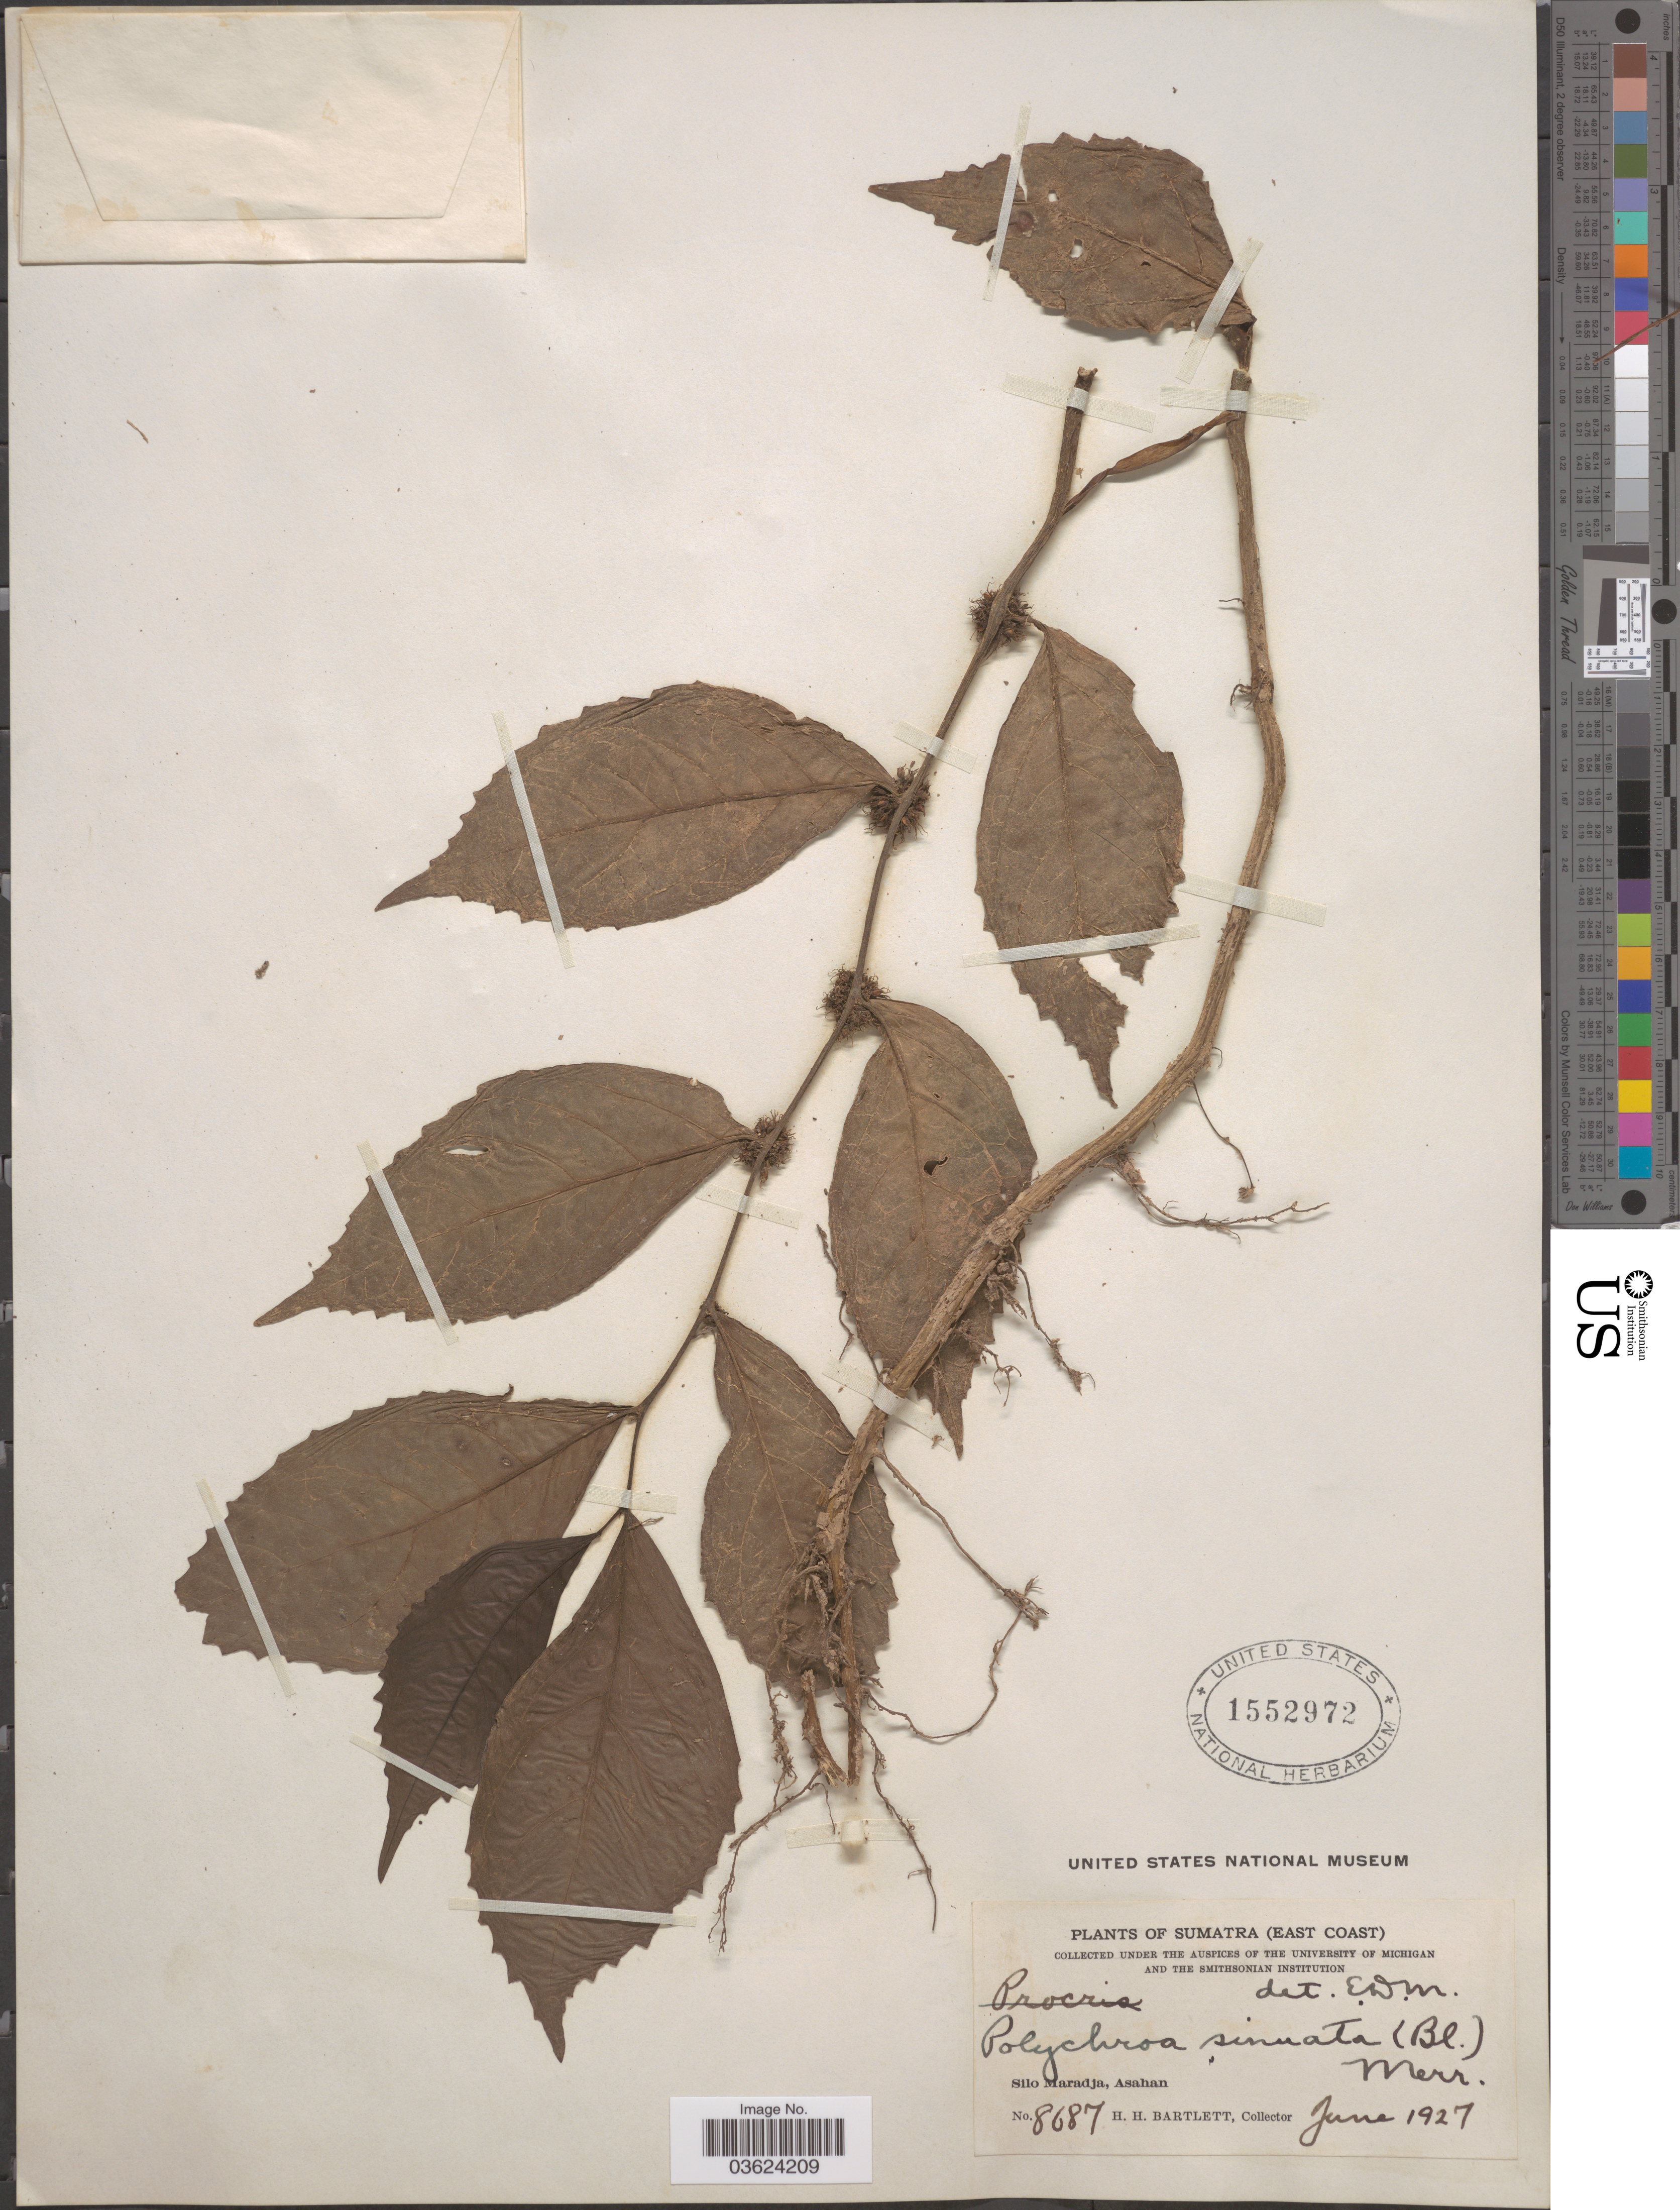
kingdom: Plantae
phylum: Tracheophyta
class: Magnoliopsida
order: Rosales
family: Urticaceae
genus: Pellionia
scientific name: Pellionia sinuata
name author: Boerl.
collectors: H. H. Bartlett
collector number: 8687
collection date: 1927-06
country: Indonesia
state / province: Sumatra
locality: Sumatra (East Coast). Silo Maradja, Asahan.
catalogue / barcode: US 1552972